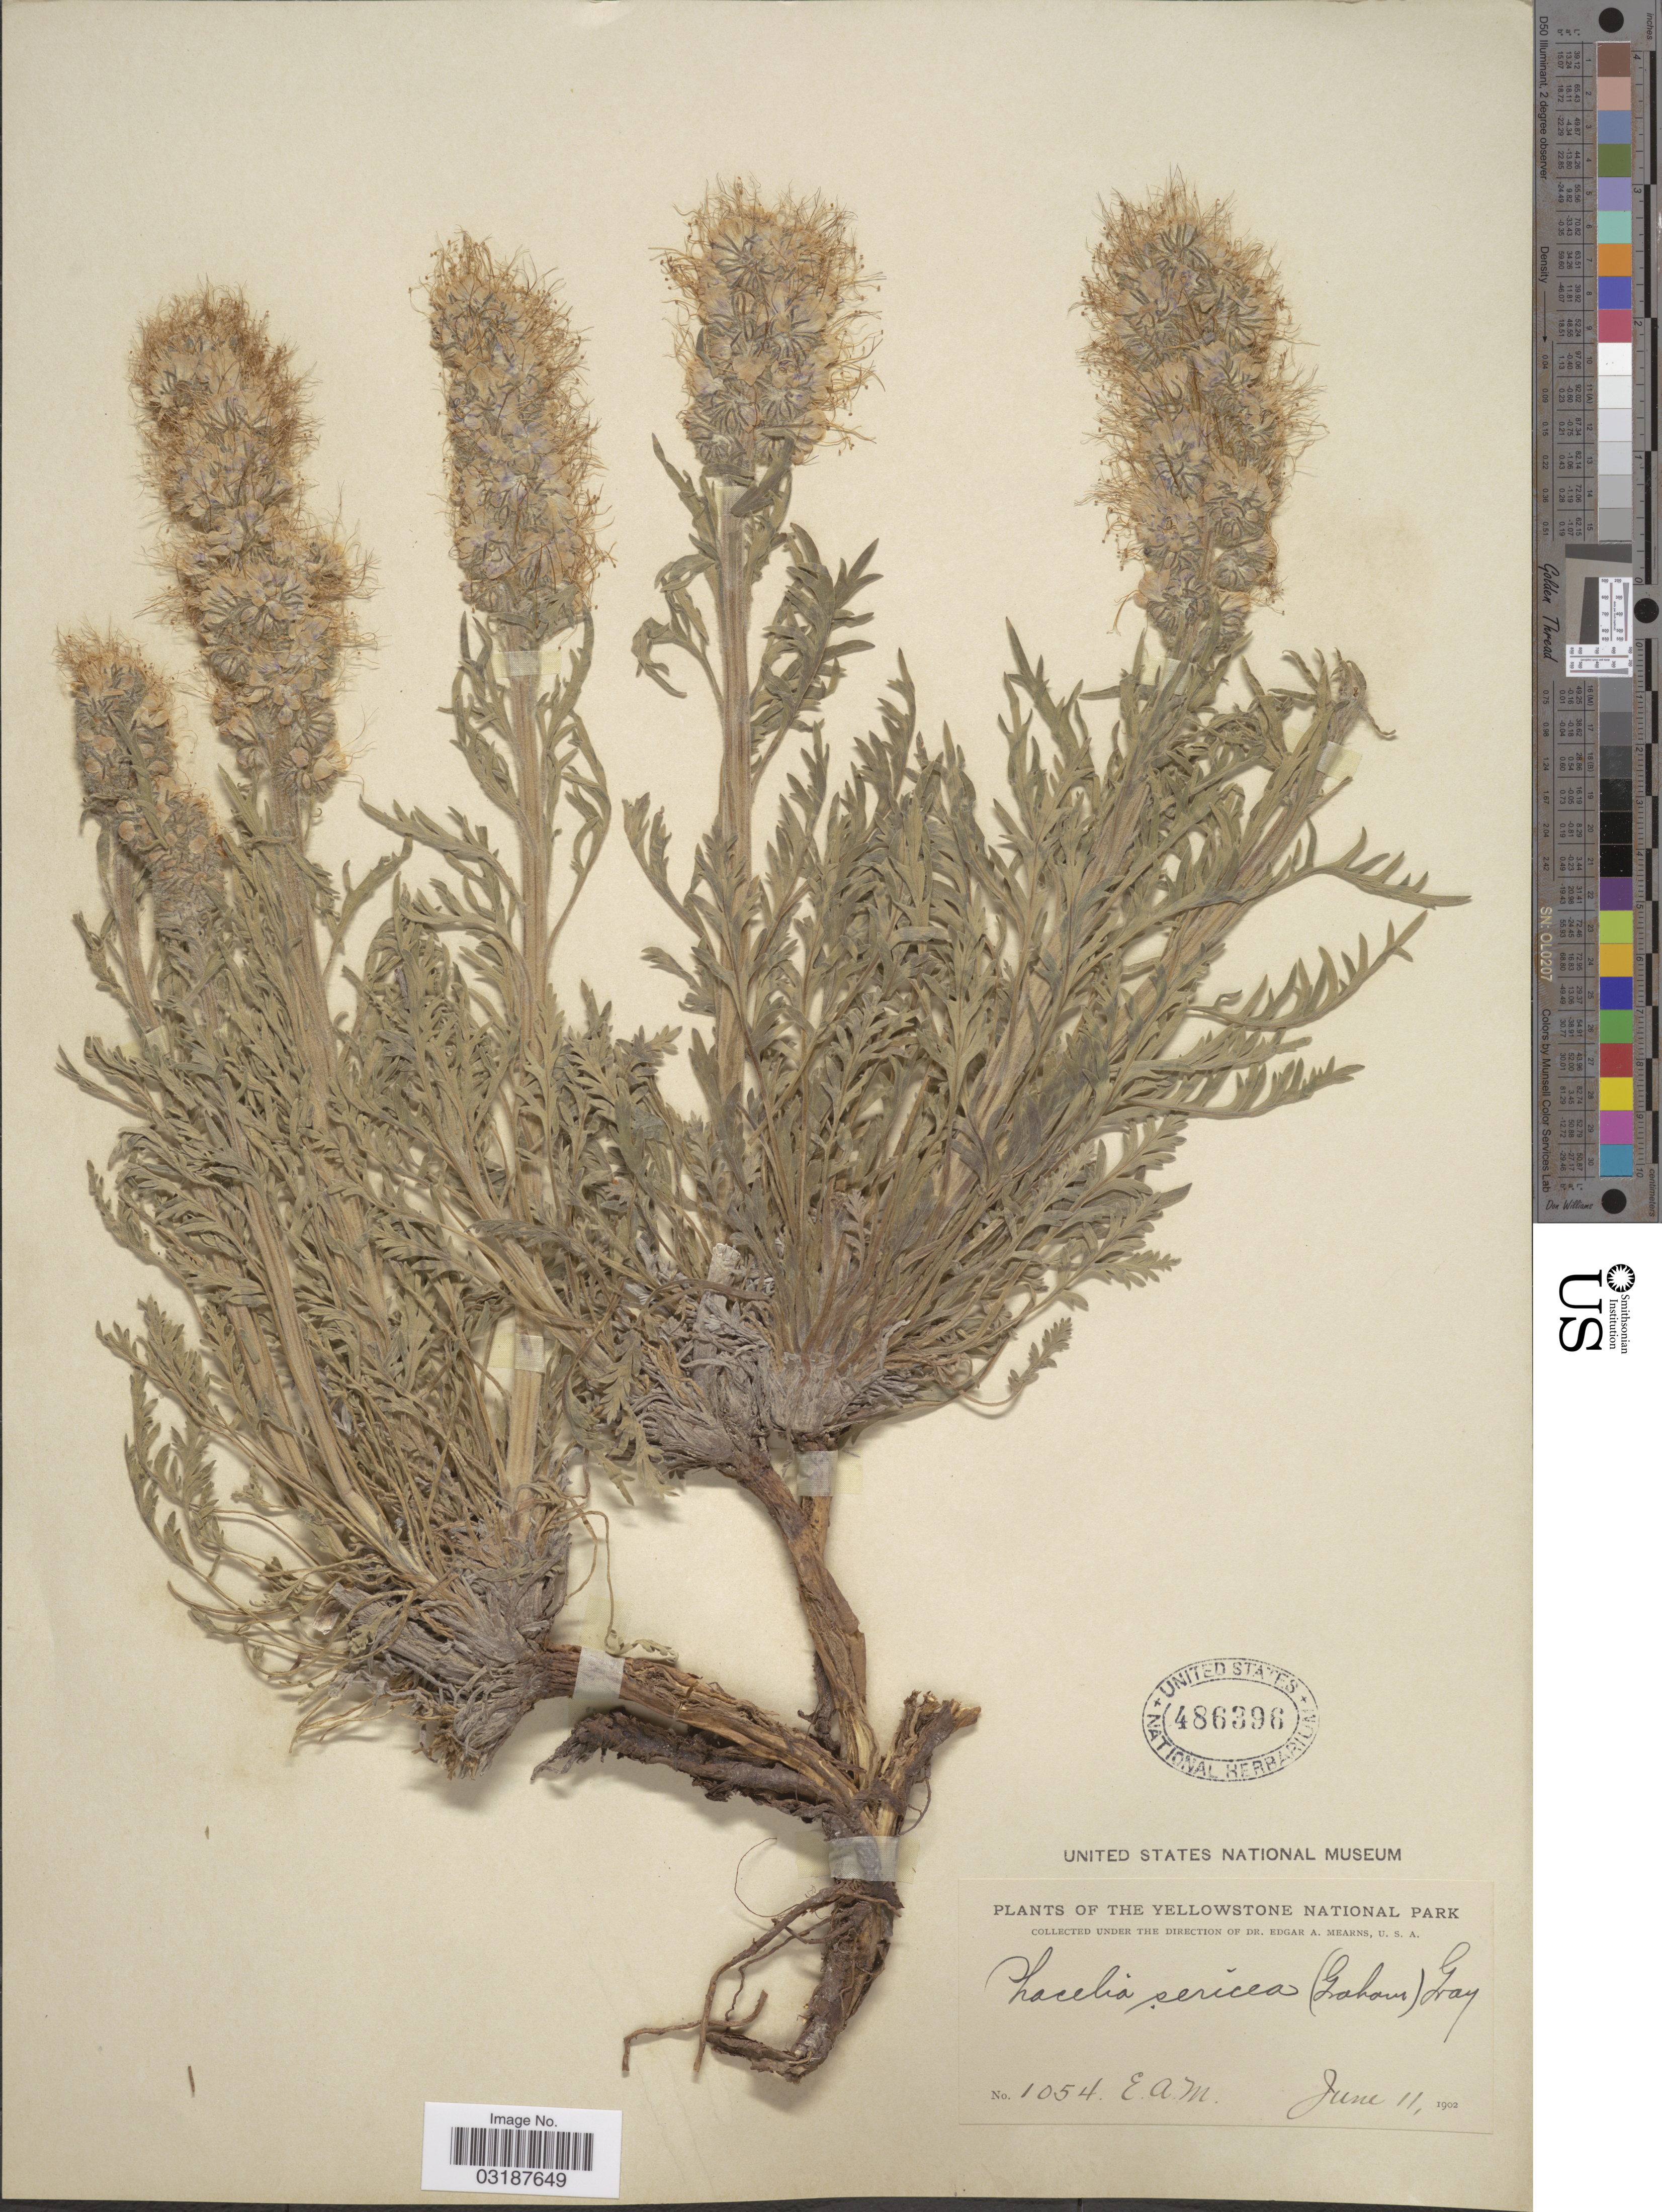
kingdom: Plantae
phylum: Tracheophyta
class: Magnoliopsida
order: Boraginales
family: Hydrophyllaceae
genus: Phacelia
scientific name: Phacelia sericea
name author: (Graham) A. Gray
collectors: E. A. Mearns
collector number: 1054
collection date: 1902-06-11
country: United States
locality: Yellowstone National Park.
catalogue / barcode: US 486396